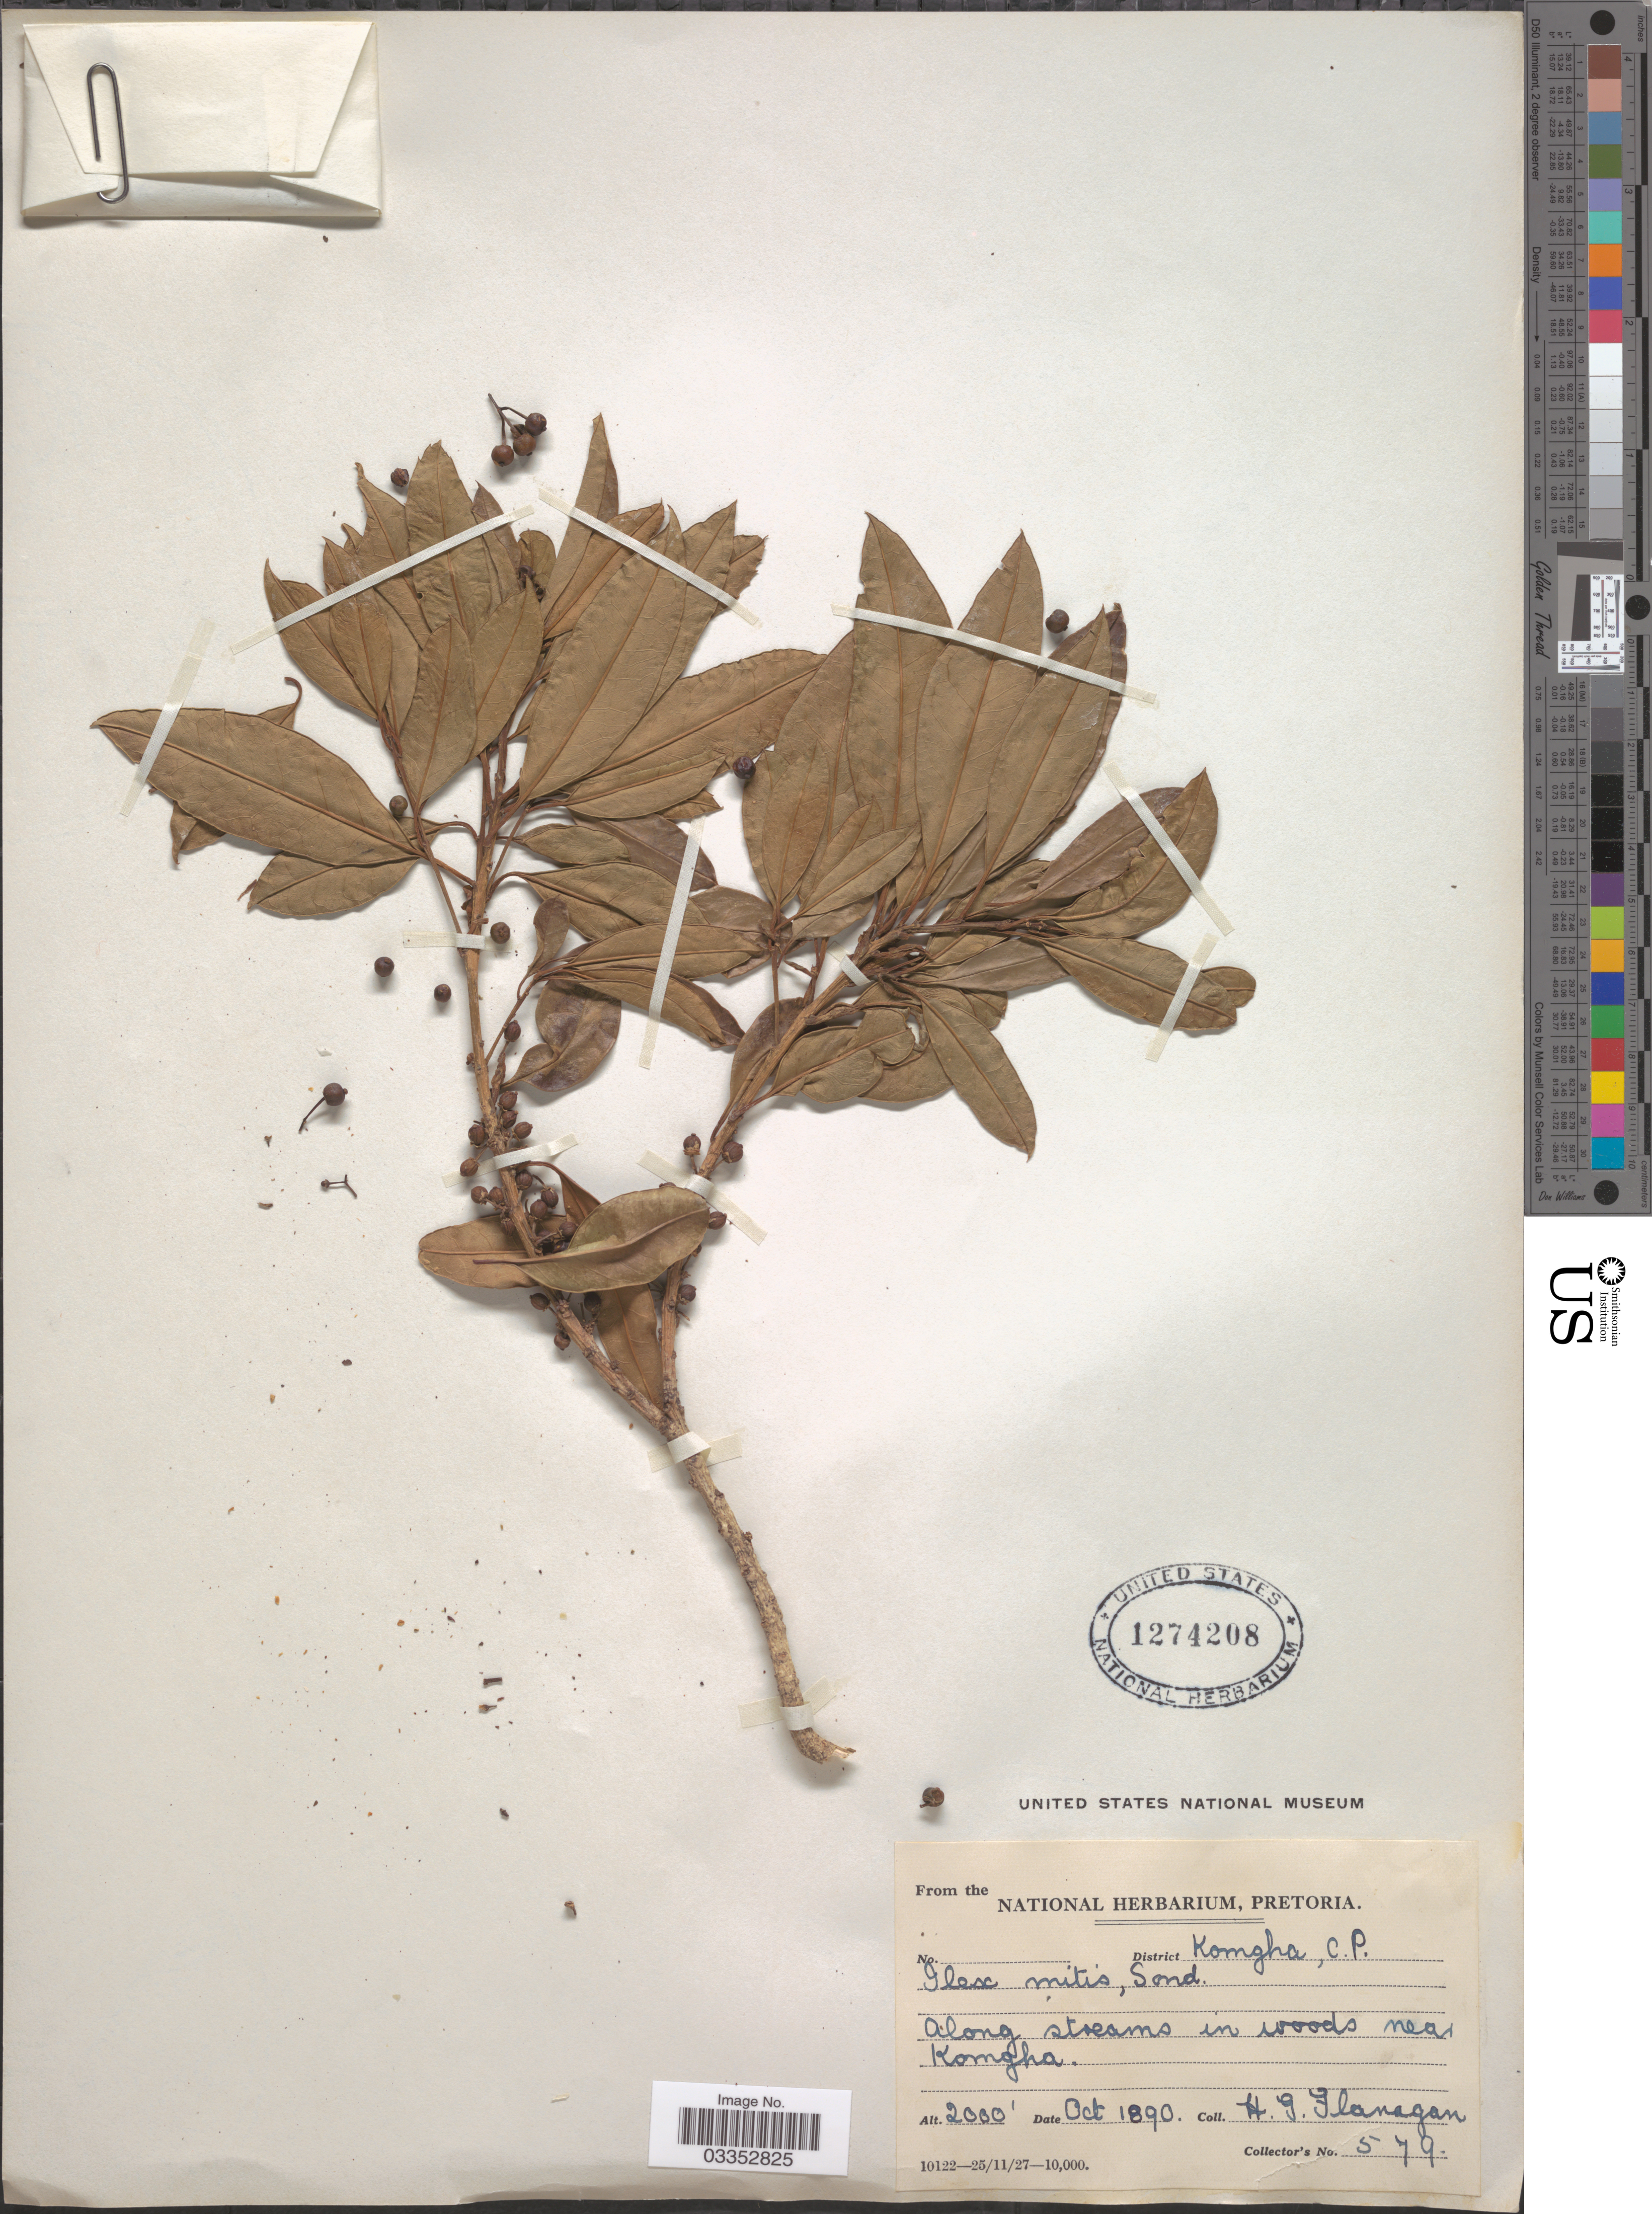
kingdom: Plantae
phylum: Tracheophyta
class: Magnoliopsida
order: Aquifoliales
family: Aquifoliaceae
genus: Ilex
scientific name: Ilex mitis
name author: (L.) Radlk.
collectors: H. Flanagan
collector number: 579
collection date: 1890-10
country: South Africa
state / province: Eastern Cape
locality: District Komgha, C.P., Along streams in woods near Komgha.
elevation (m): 610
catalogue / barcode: US 1274208